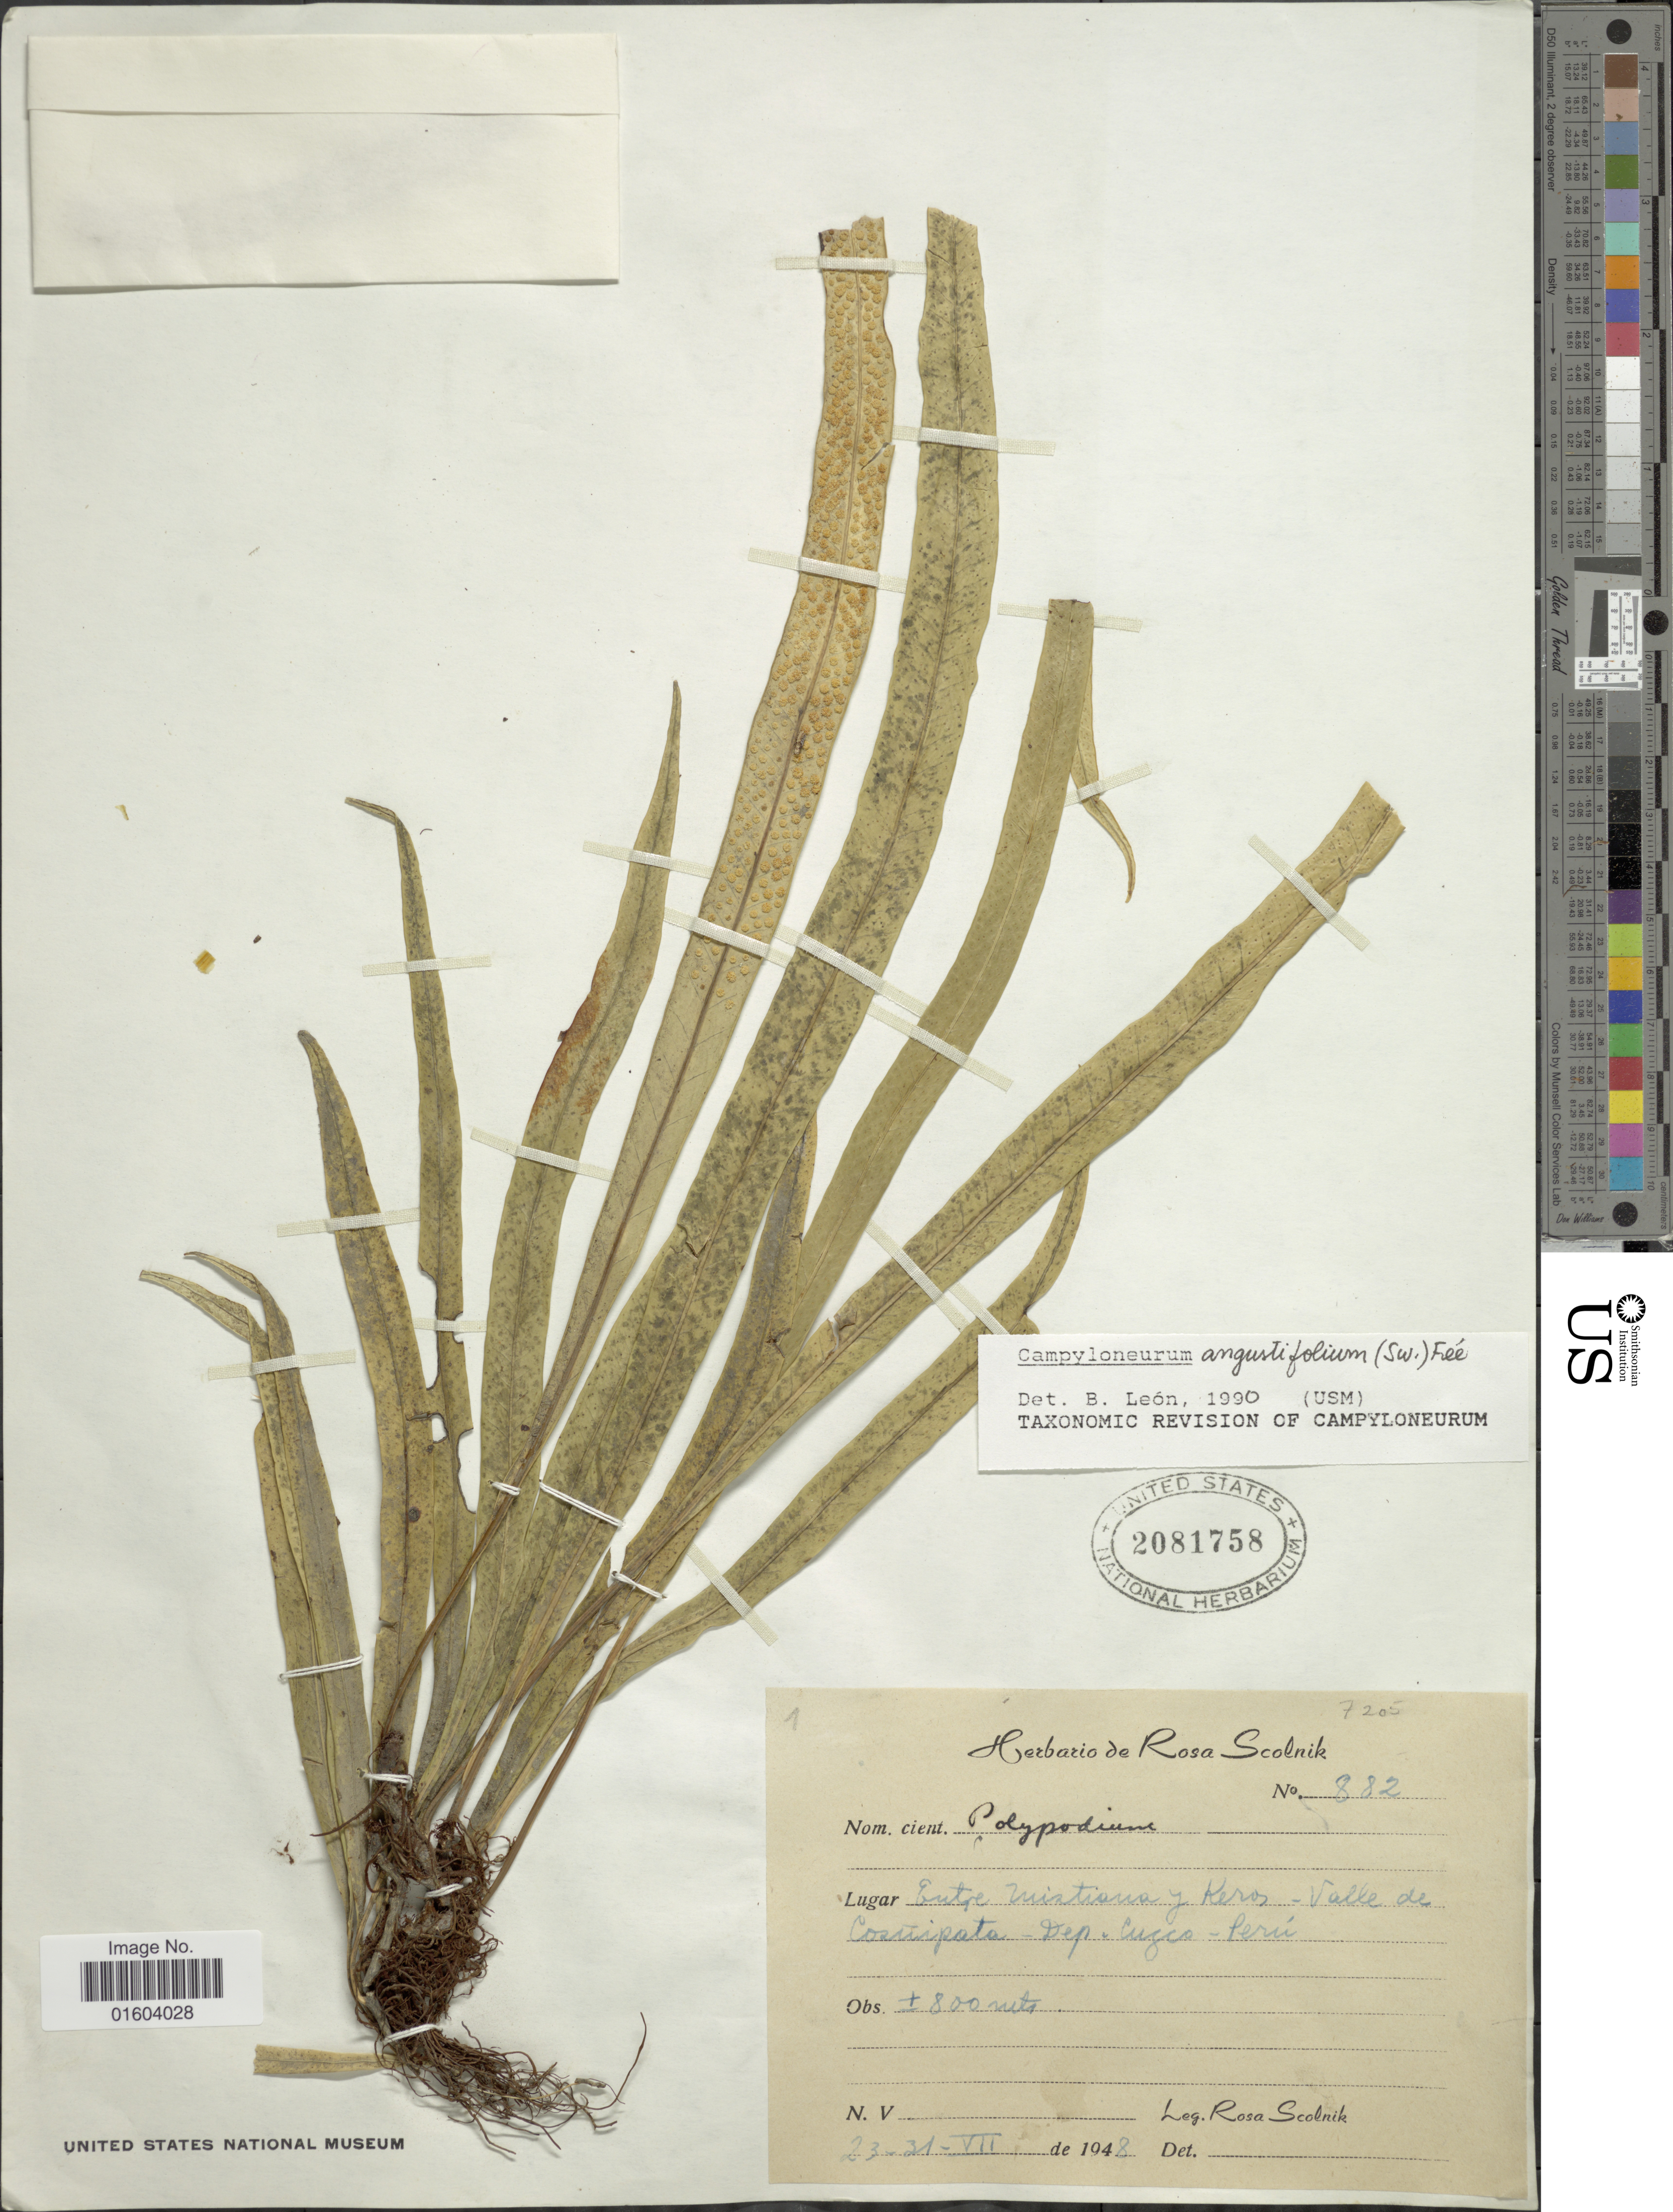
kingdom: Plantae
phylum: Tracheophyta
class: Polypodiopsida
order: Polypodiales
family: Polypodiaceae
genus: Campyloneurum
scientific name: Campyloneurum angustifolium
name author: (Sw.) Fée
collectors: R. Scolnik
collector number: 882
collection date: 1948-07-23/1948-07-31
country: Peru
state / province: Cusco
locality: Entre Mistiona y Keros - Valles de Costipata - Dep- Cusco - Peru.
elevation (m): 800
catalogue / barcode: US 2081758